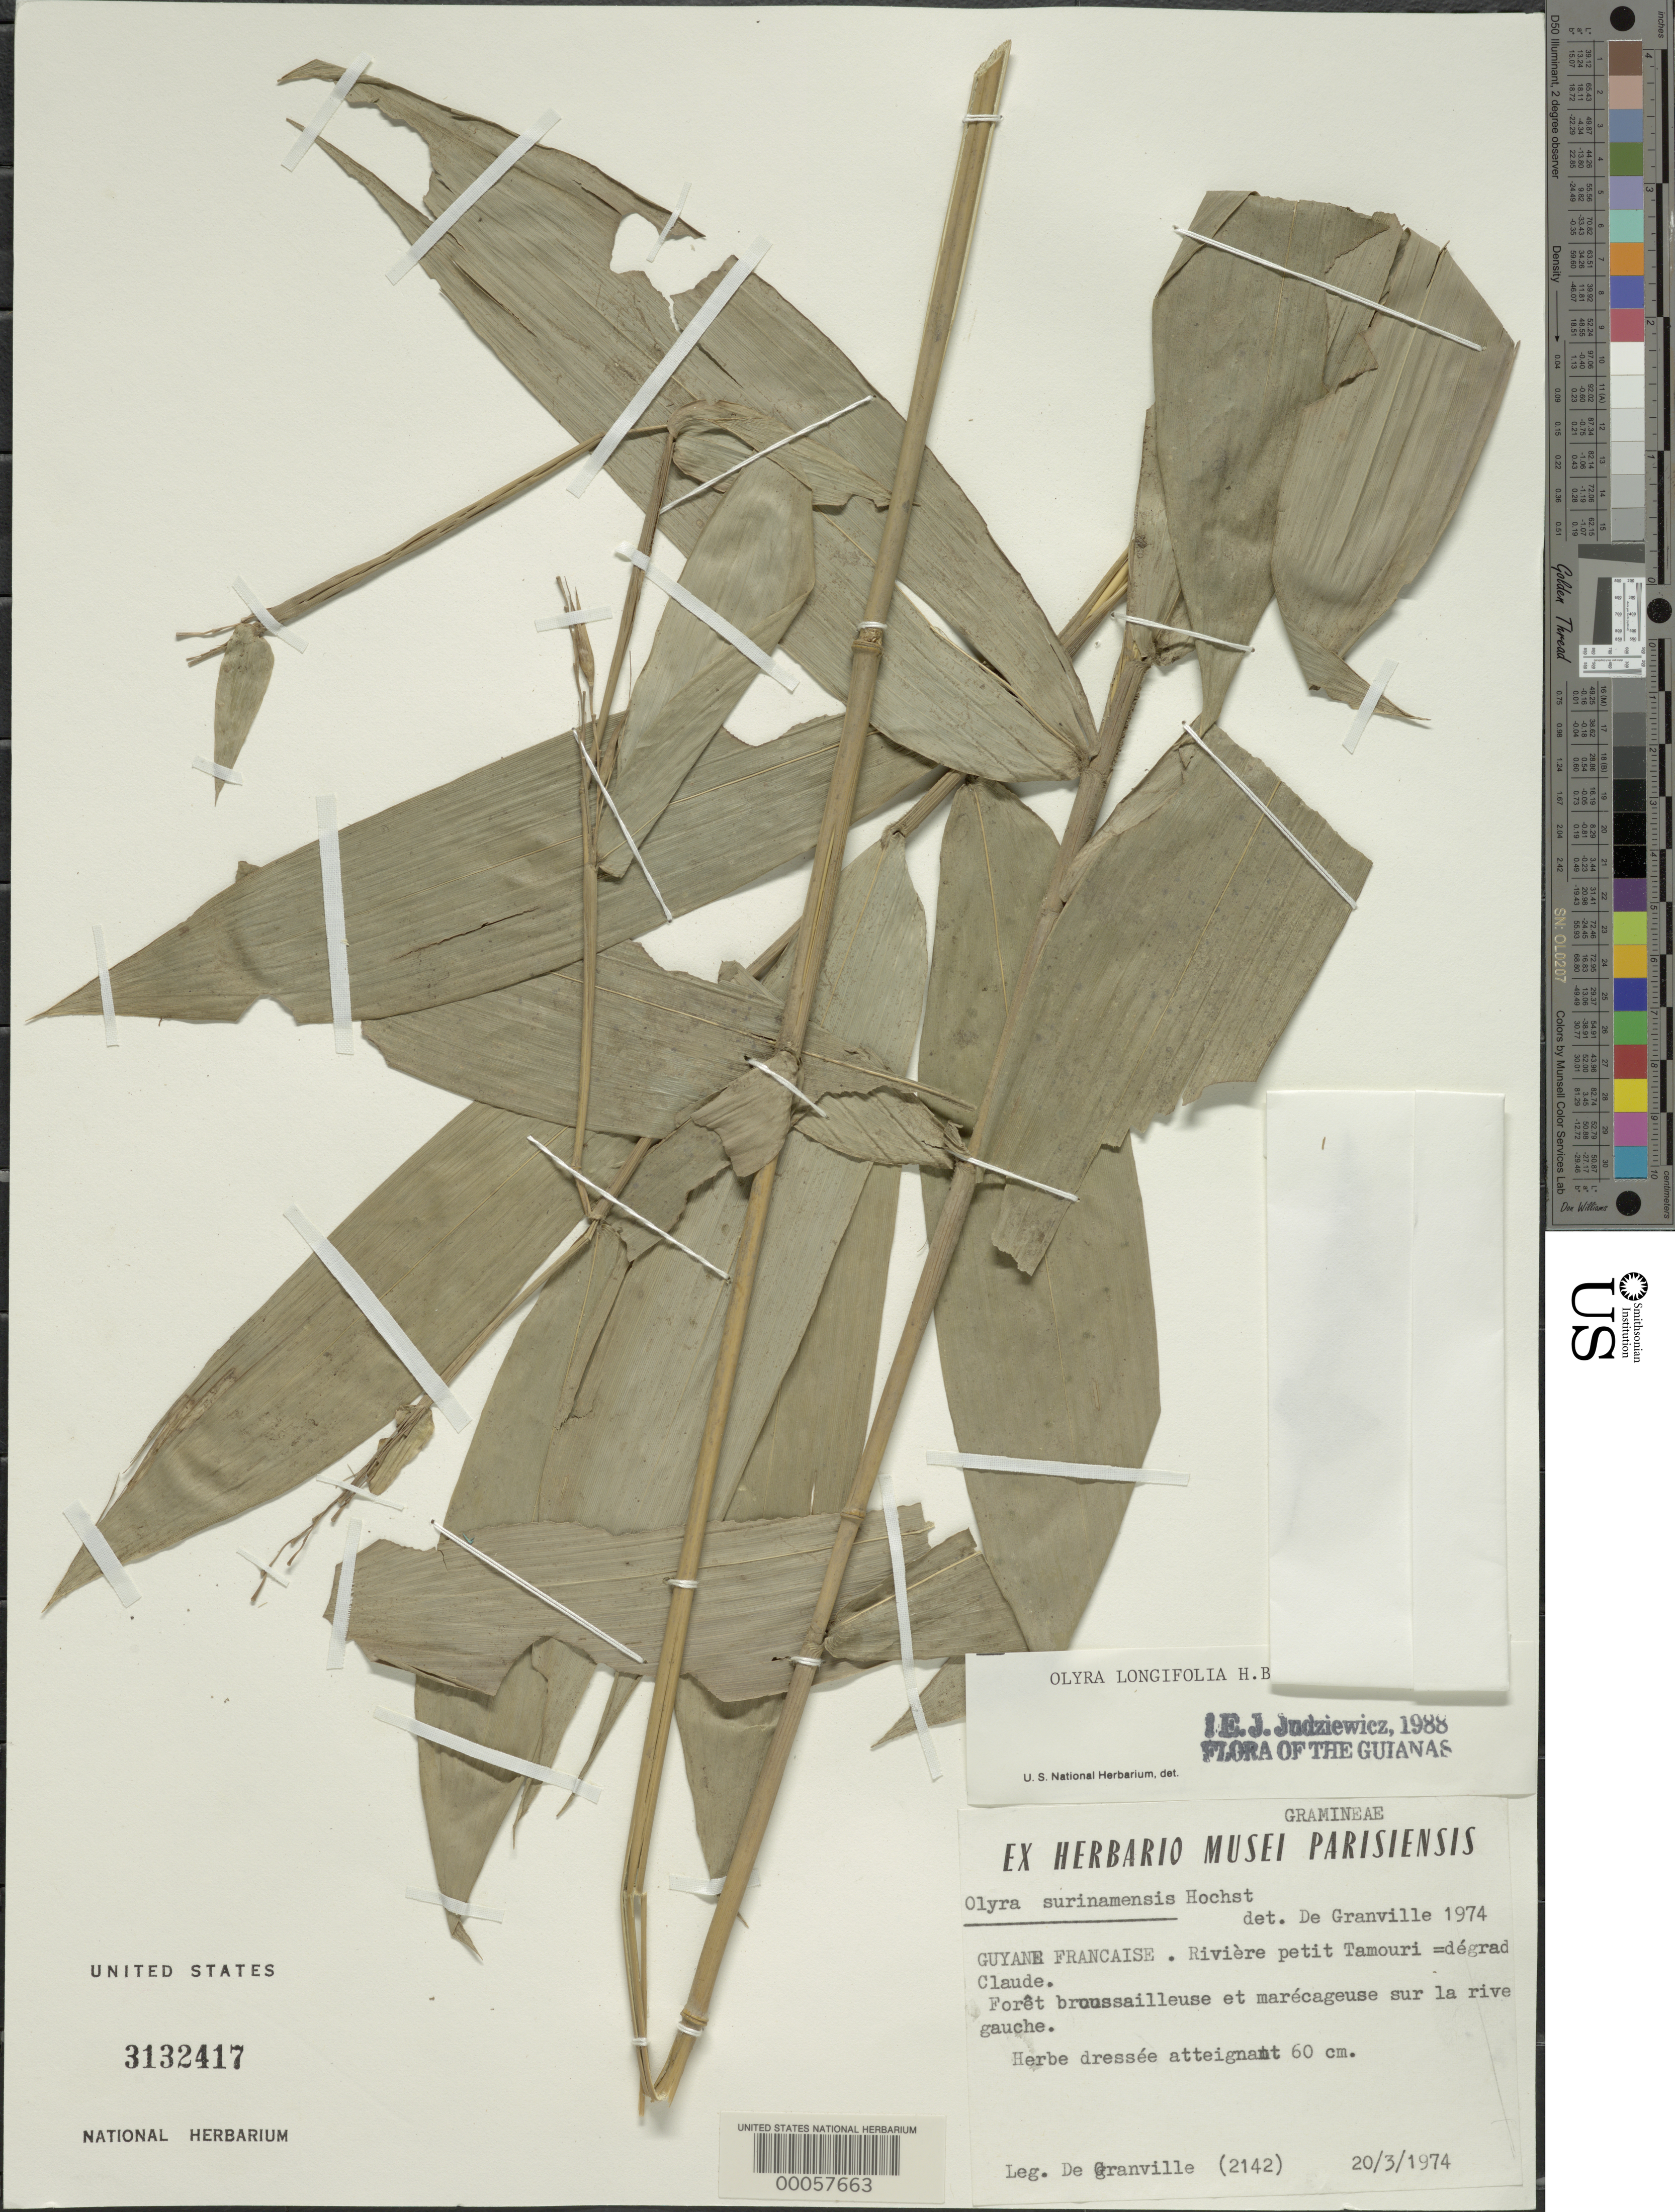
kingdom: Plantae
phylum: Tracheophyta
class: Liliopsida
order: Poales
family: Poaceae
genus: Olyra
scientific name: Olyra surinamensis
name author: Hochst. ex Steud.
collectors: J.-J. de Granville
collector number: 2142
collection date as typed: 20 Mar 1974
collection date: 1974-03-20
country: French Guiana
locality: Riviere petit tamouri = degrad claude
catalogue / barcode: US 3132417